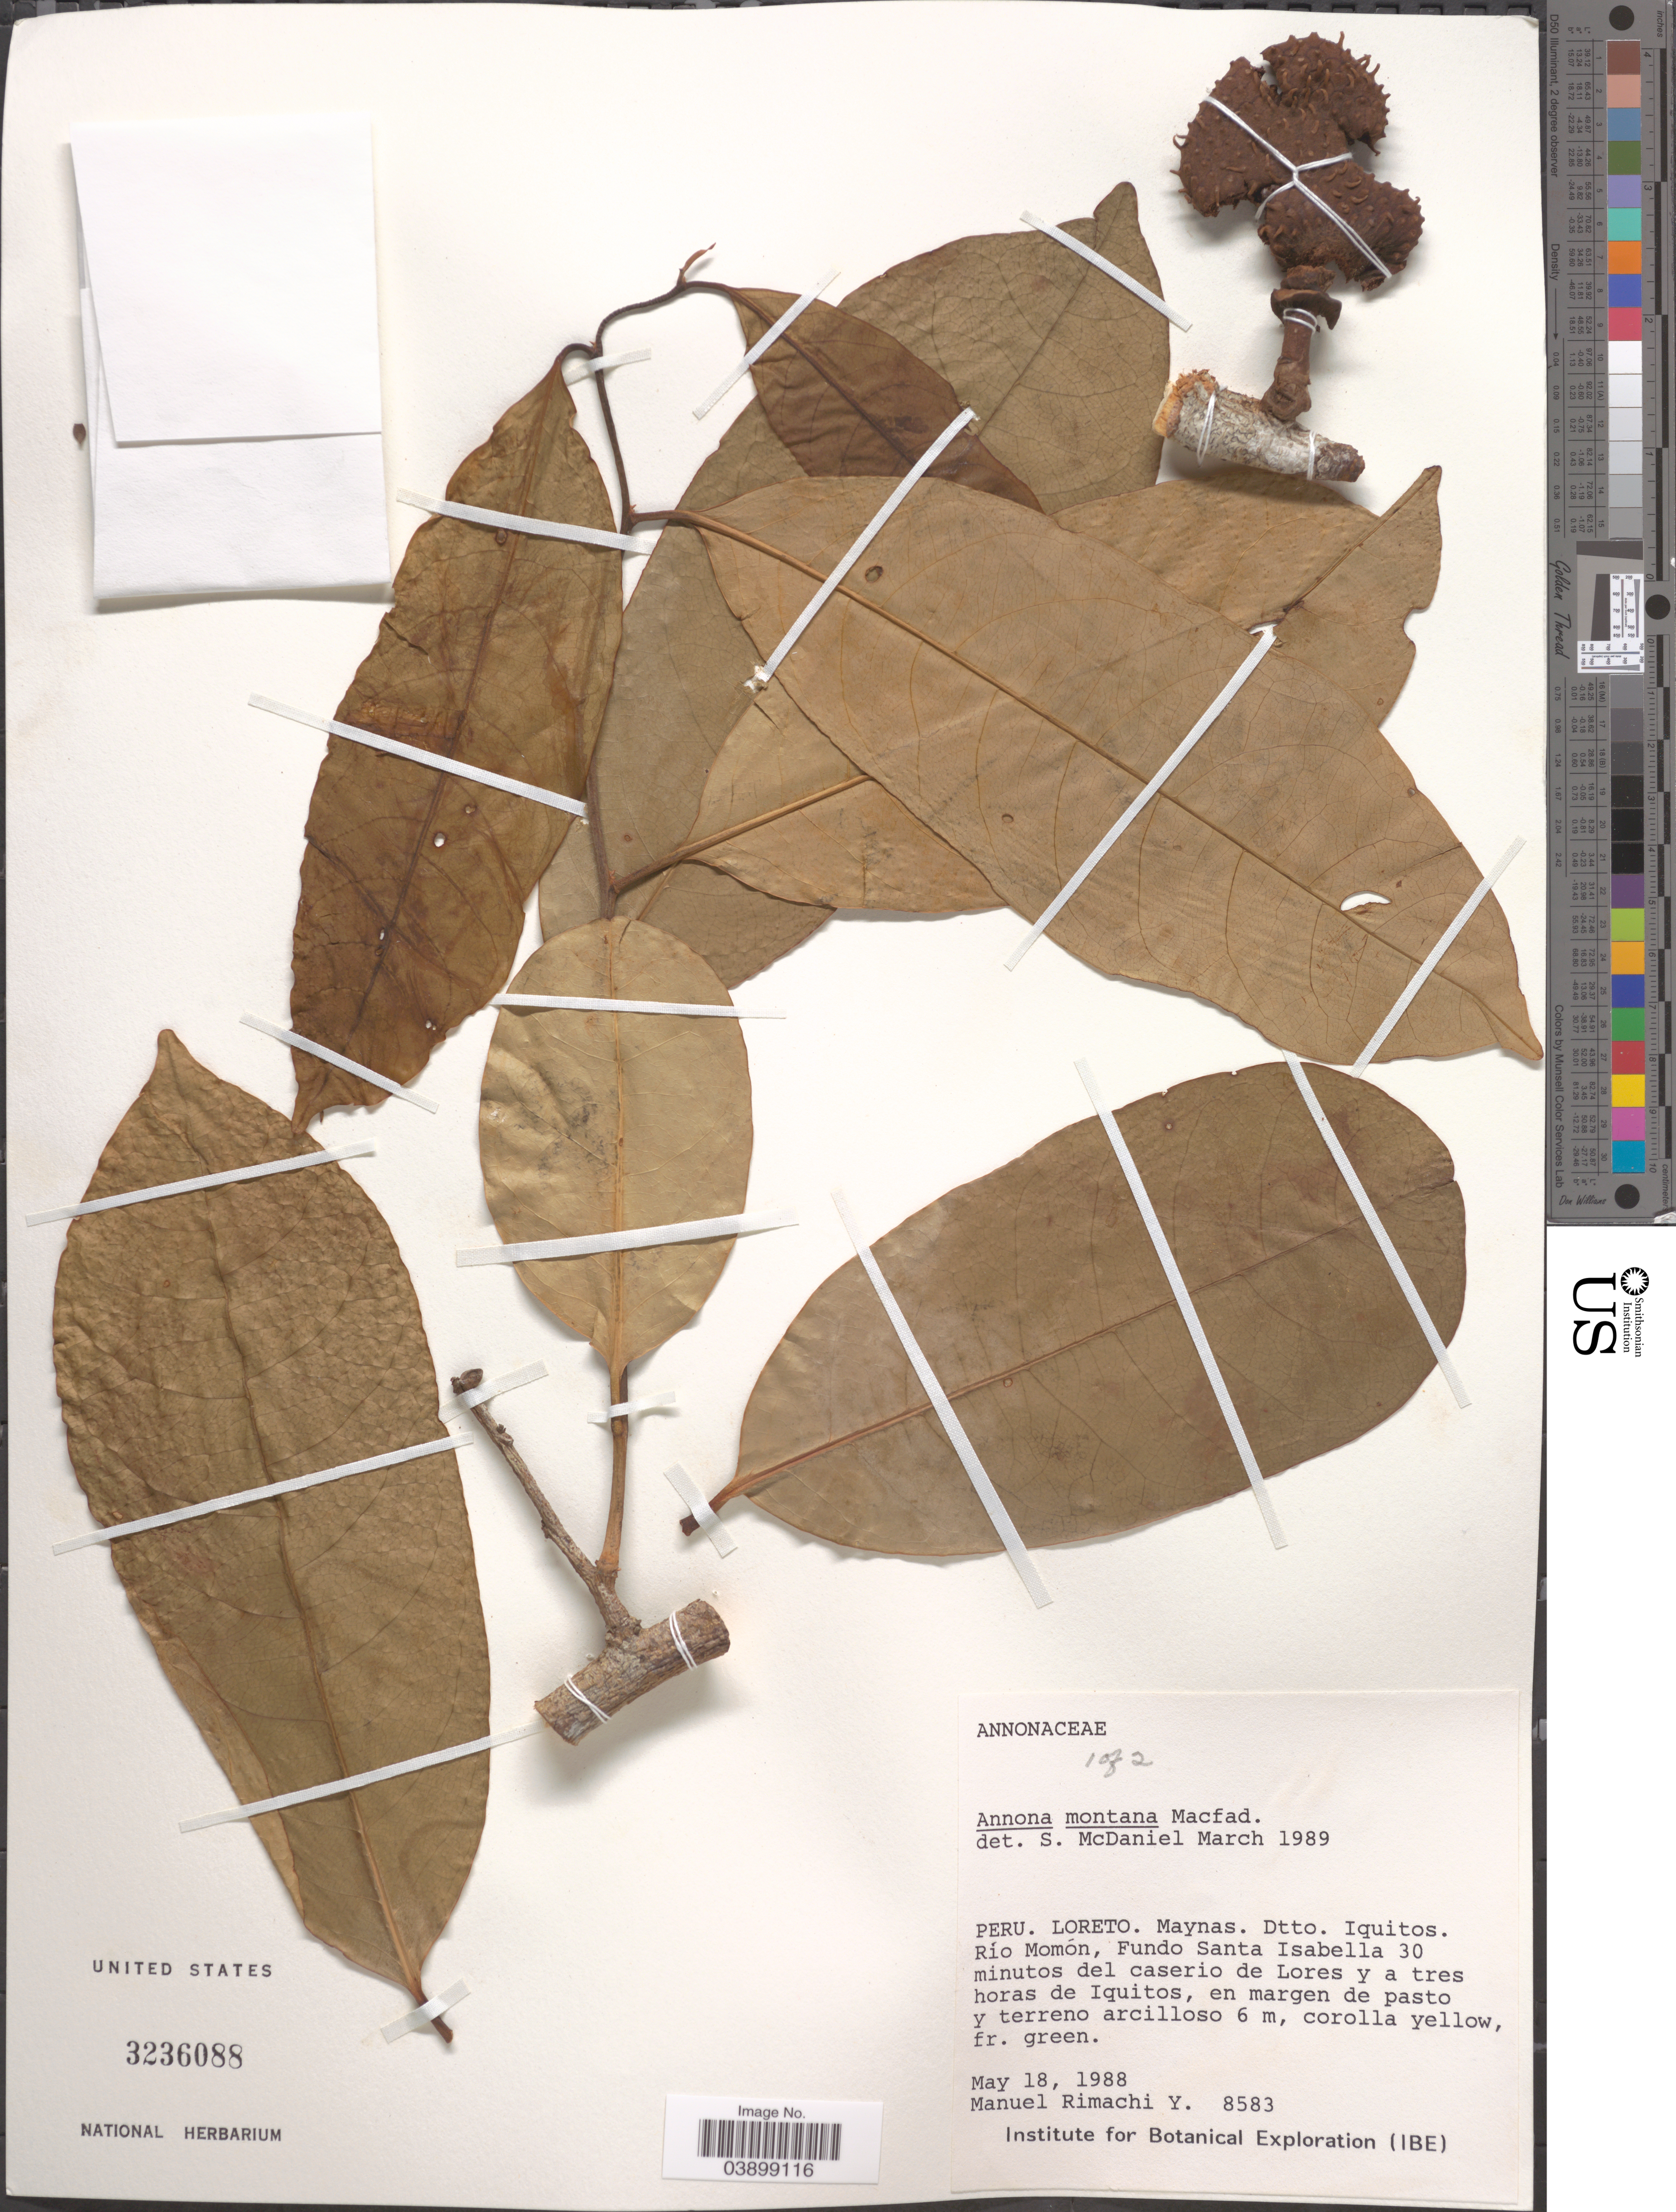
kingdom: Plantae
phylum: Tracheophyta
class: Magnoliopsida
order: Magnoliales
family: Annonaceae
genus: Annona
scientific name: Annona montana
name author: Macfad.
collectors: M. Rimachi Y.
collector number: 8583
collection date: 1988-05-18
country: Peru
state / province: Loreto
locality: Maynas. Dtto. Iquitos. Río Momón, Fundo Santa Isabella 30 minutos del caserio de Lores y a tres horas de Iquitos.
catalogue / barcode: US 3236088